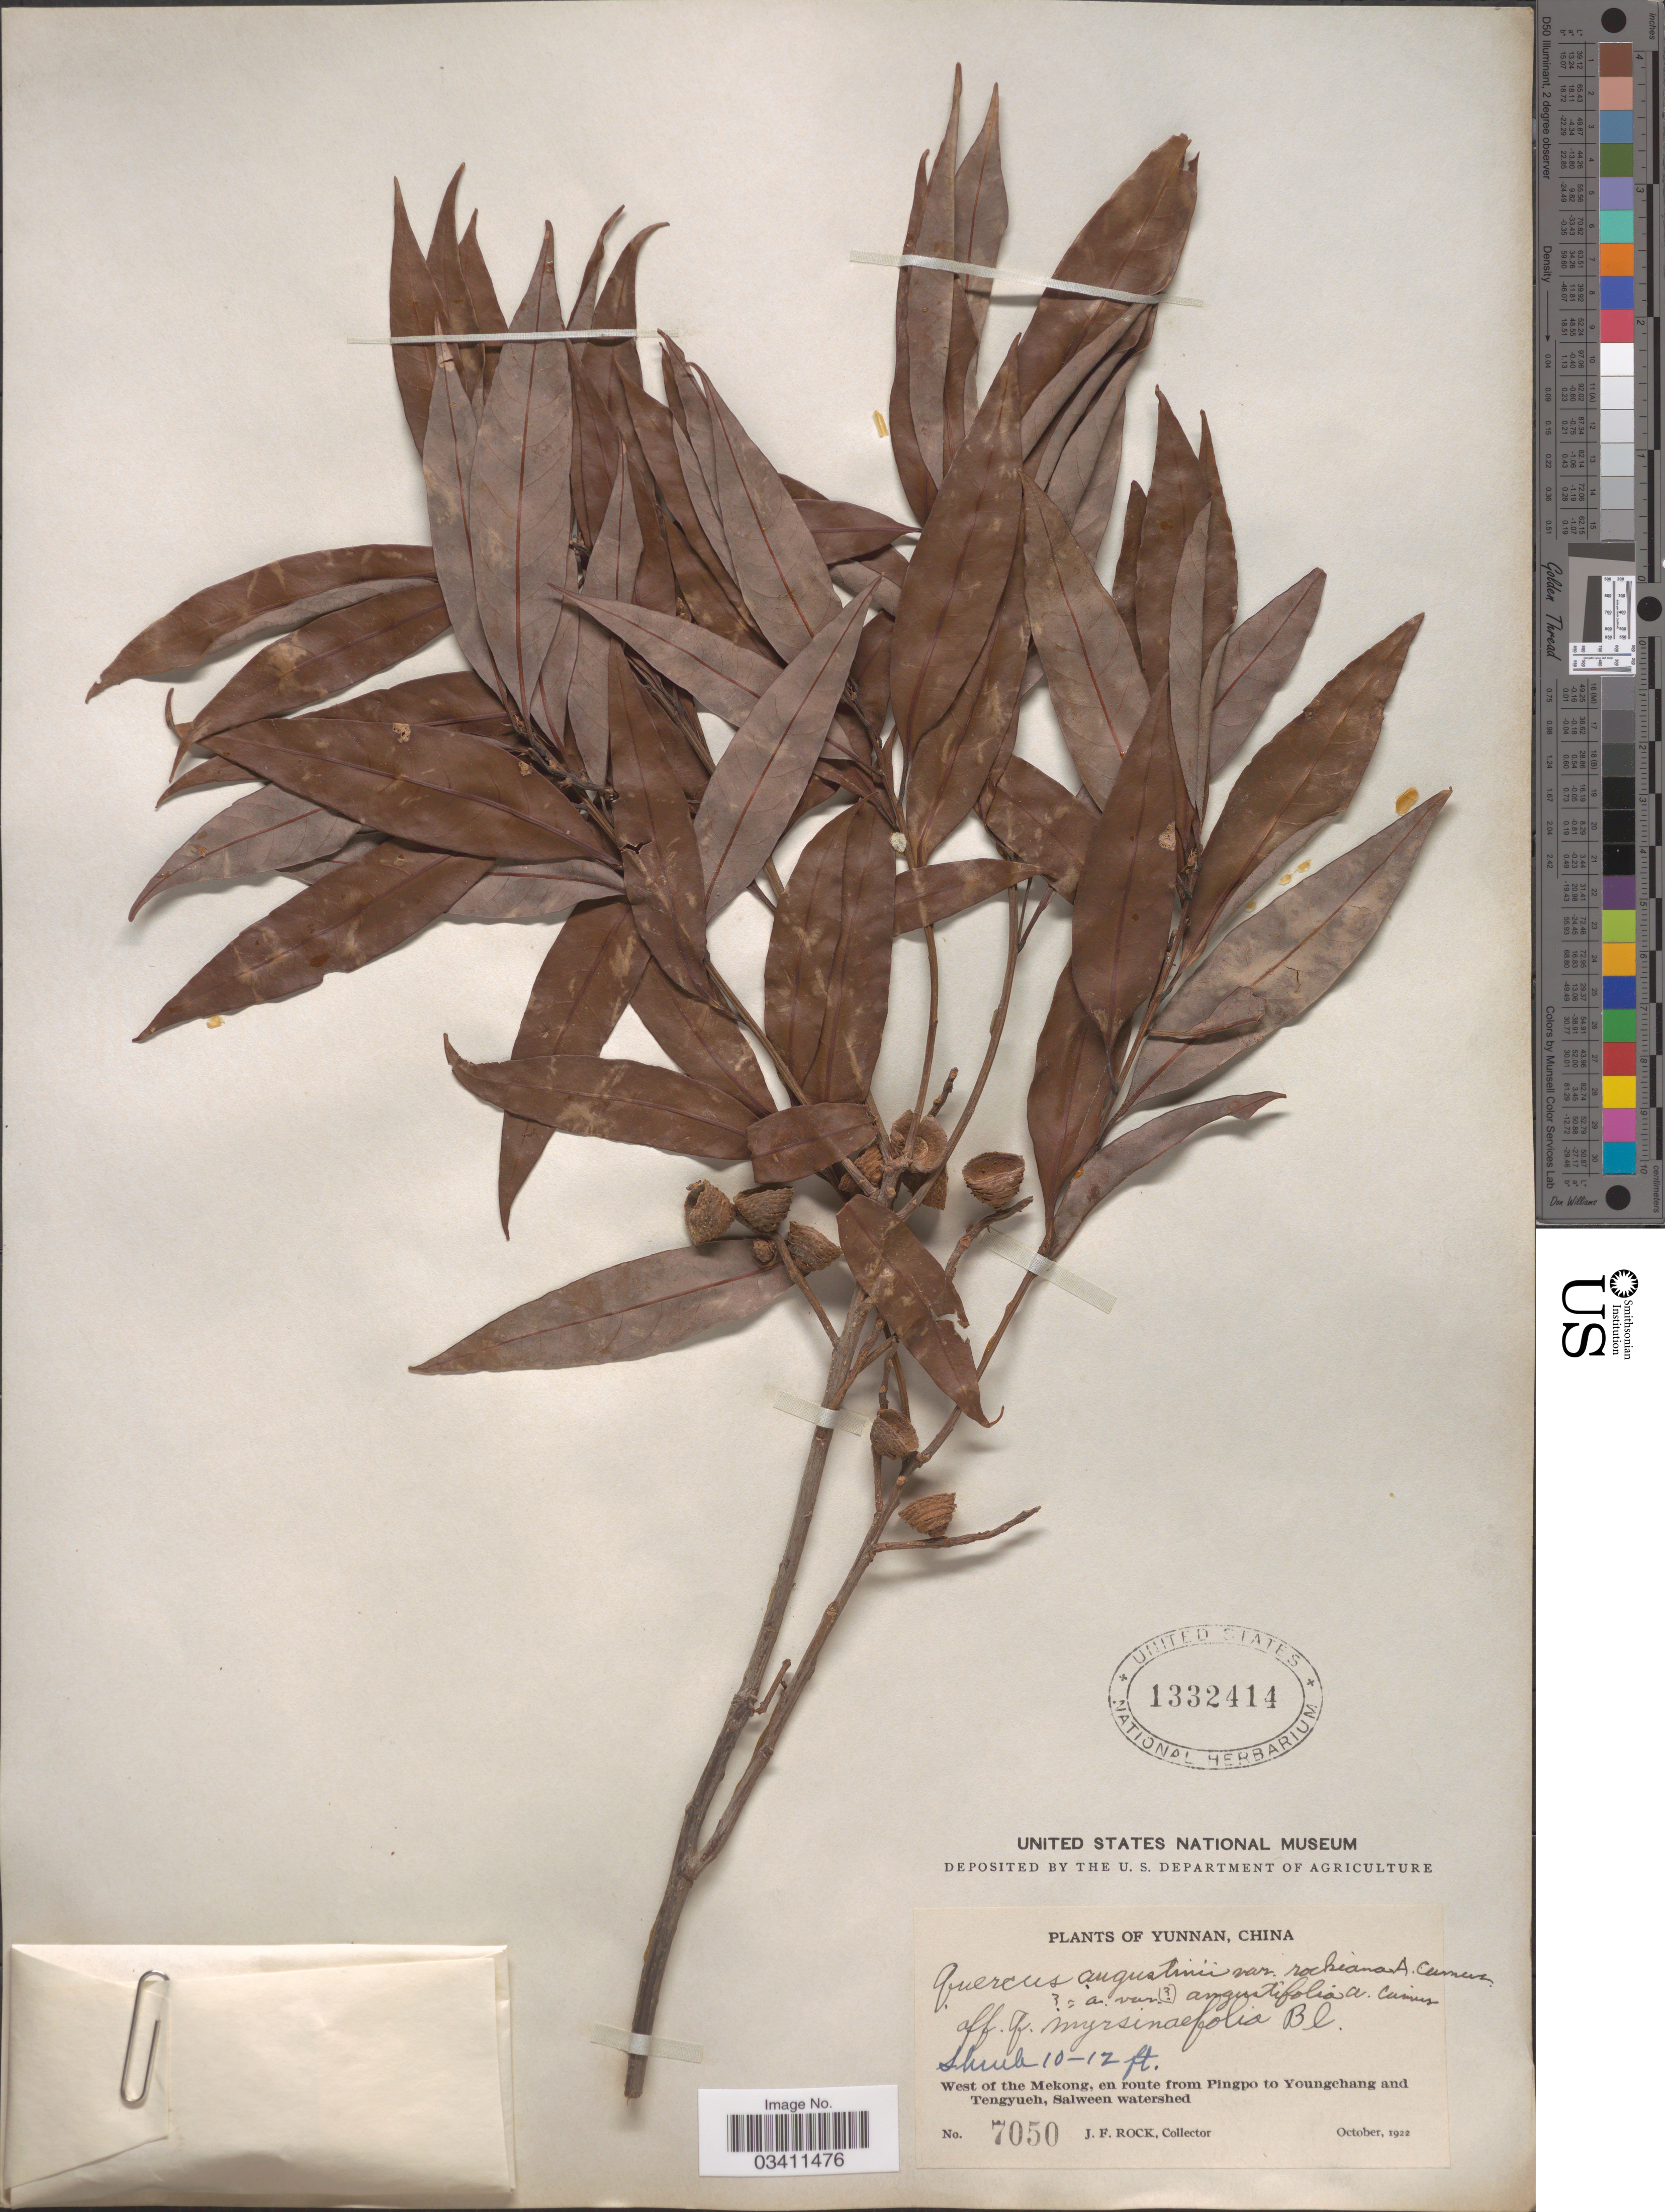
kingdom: Plantae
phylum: Tracheophyta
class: Magnoliopsida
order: Fagales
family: Fagaceae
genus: Quercus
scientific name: Quercus augustinii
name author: Skan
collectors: J. Rock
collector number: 7050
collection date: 1922-10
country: China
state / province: Yunnan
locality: West of the Mekong, en route from Pingpo to Youngchang and Tengyueh, Salween watershed.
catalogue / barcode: US 1332414